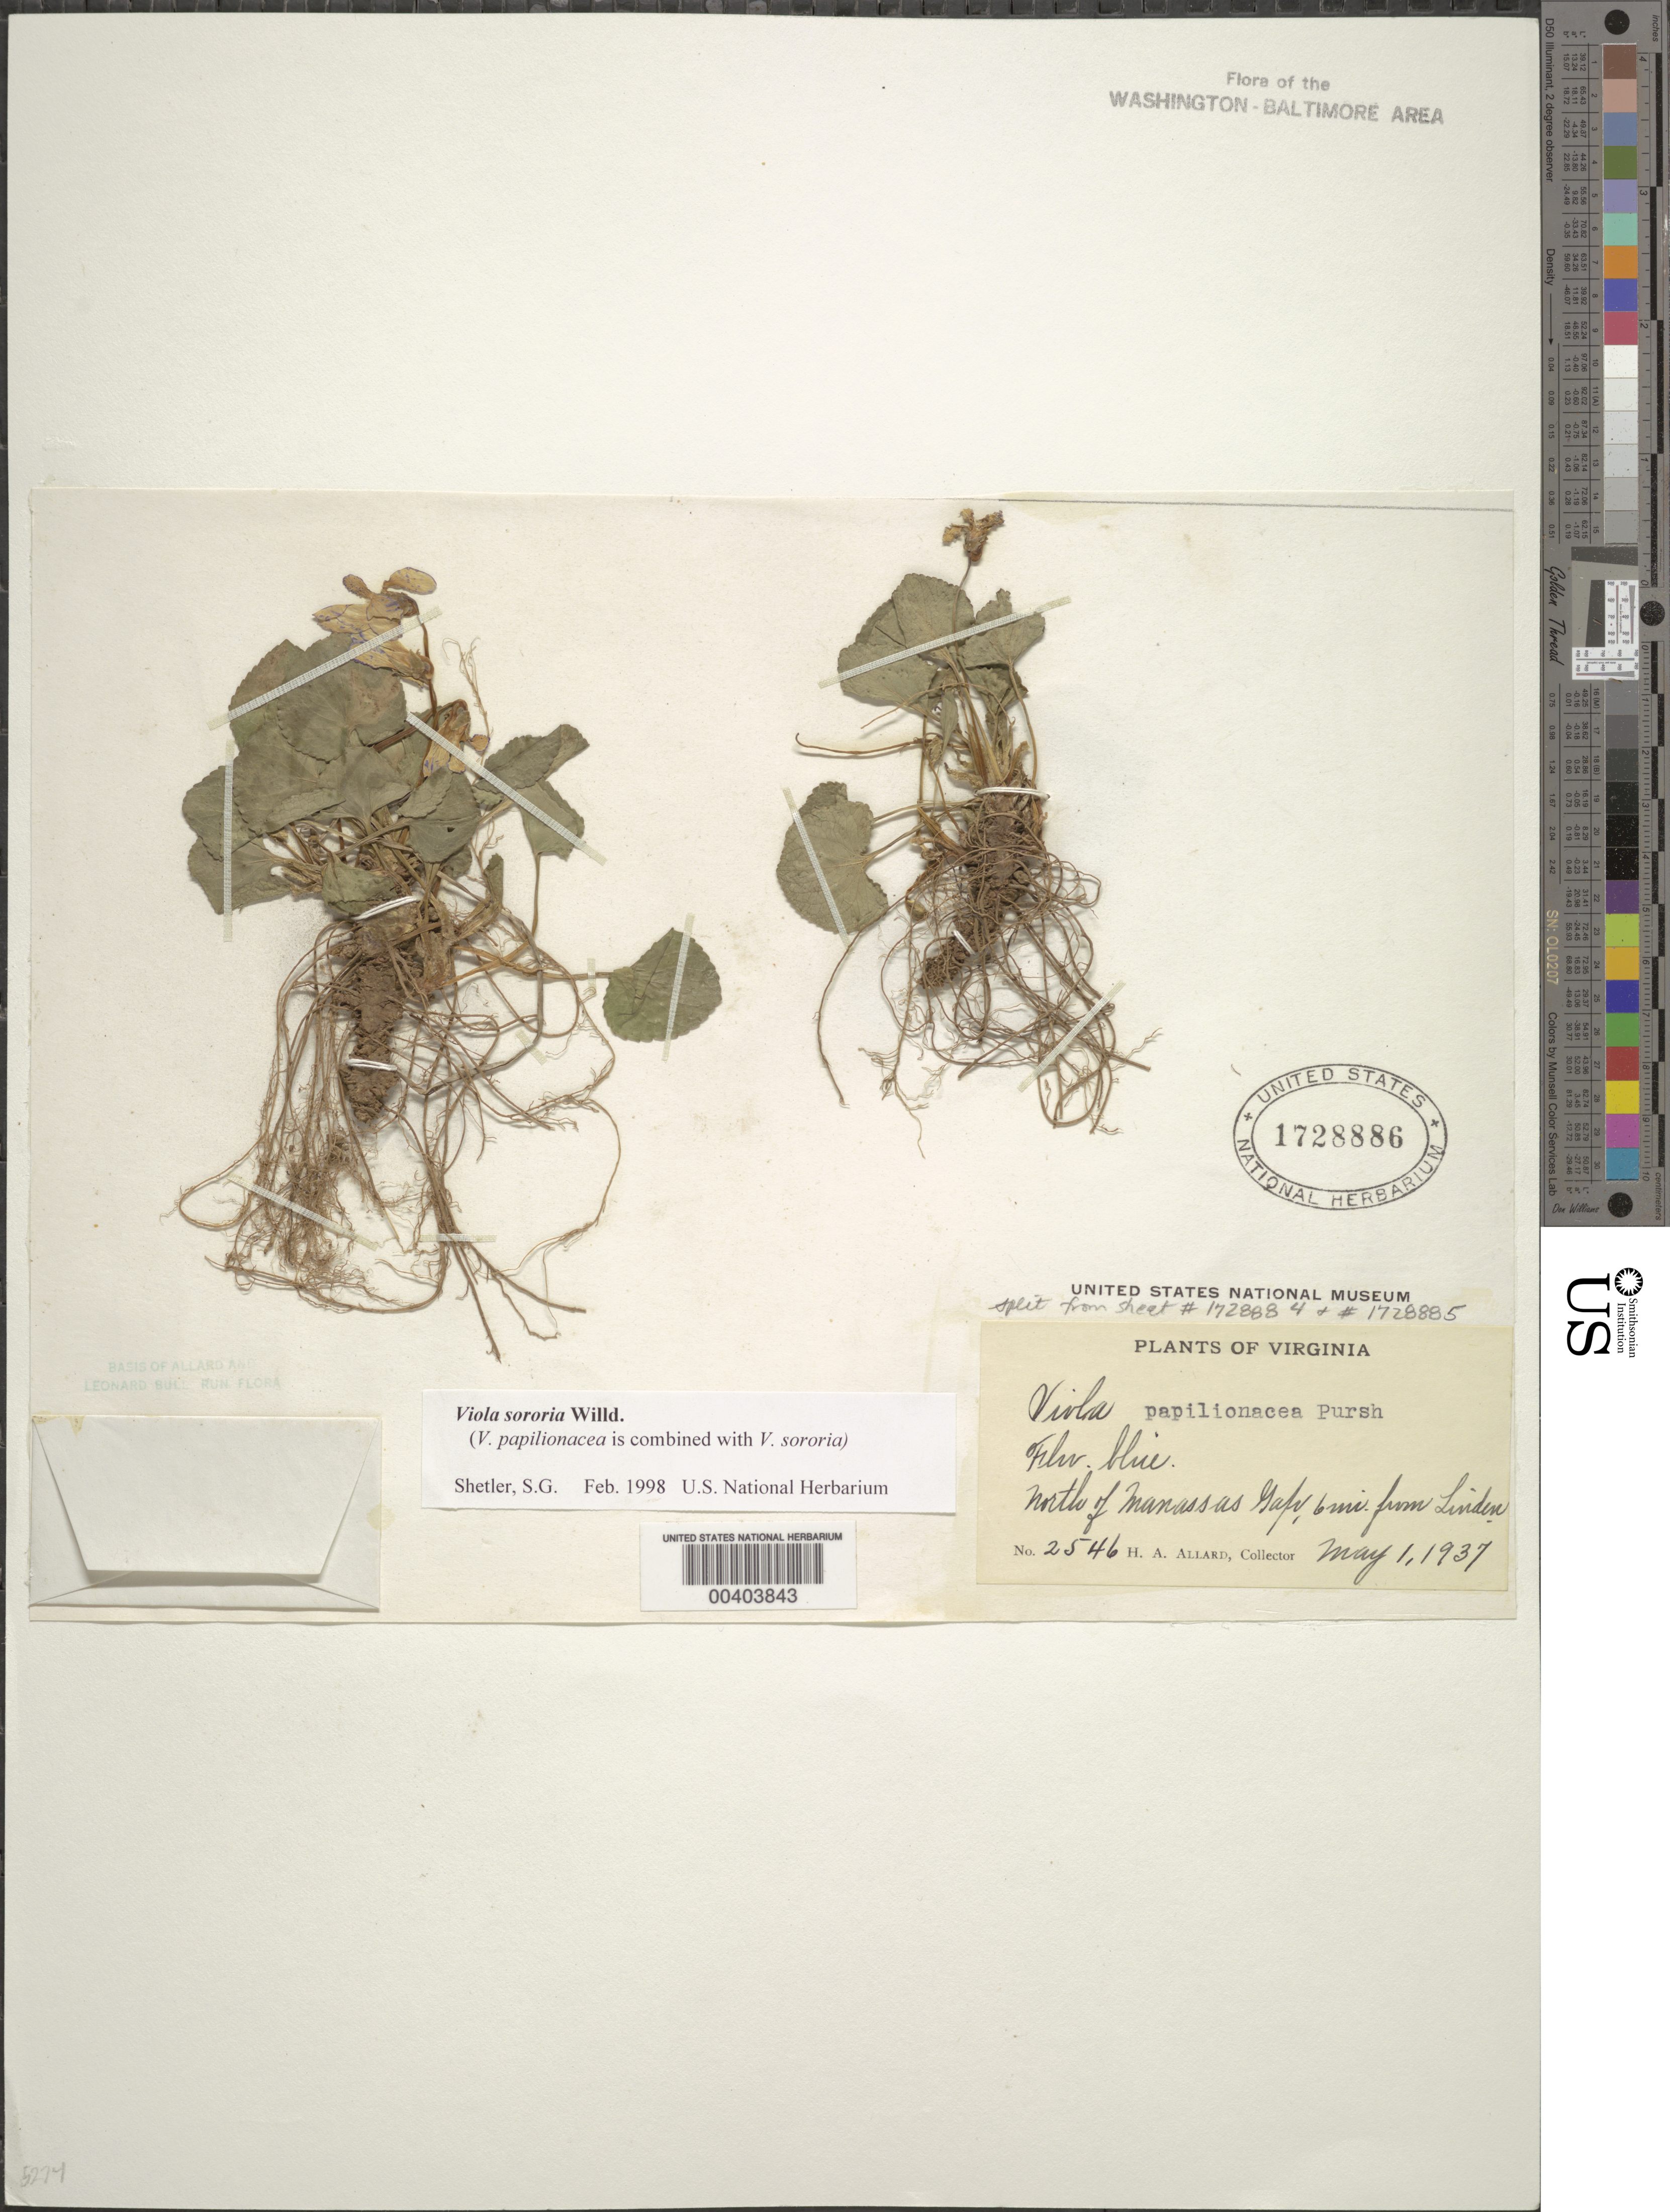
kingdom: Plantae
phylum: Tracheophyta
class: Magnoliopsida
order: Malpighiales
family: Violaceae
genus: Viola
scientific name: Viola sororia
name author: Willd.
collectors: H. A. Allard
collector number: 2546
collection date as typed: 01 May 1937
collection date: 1937-05-01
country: United States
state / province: Virginia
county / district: Prince William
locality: North of Beverley Mill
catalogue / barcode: US 1728886